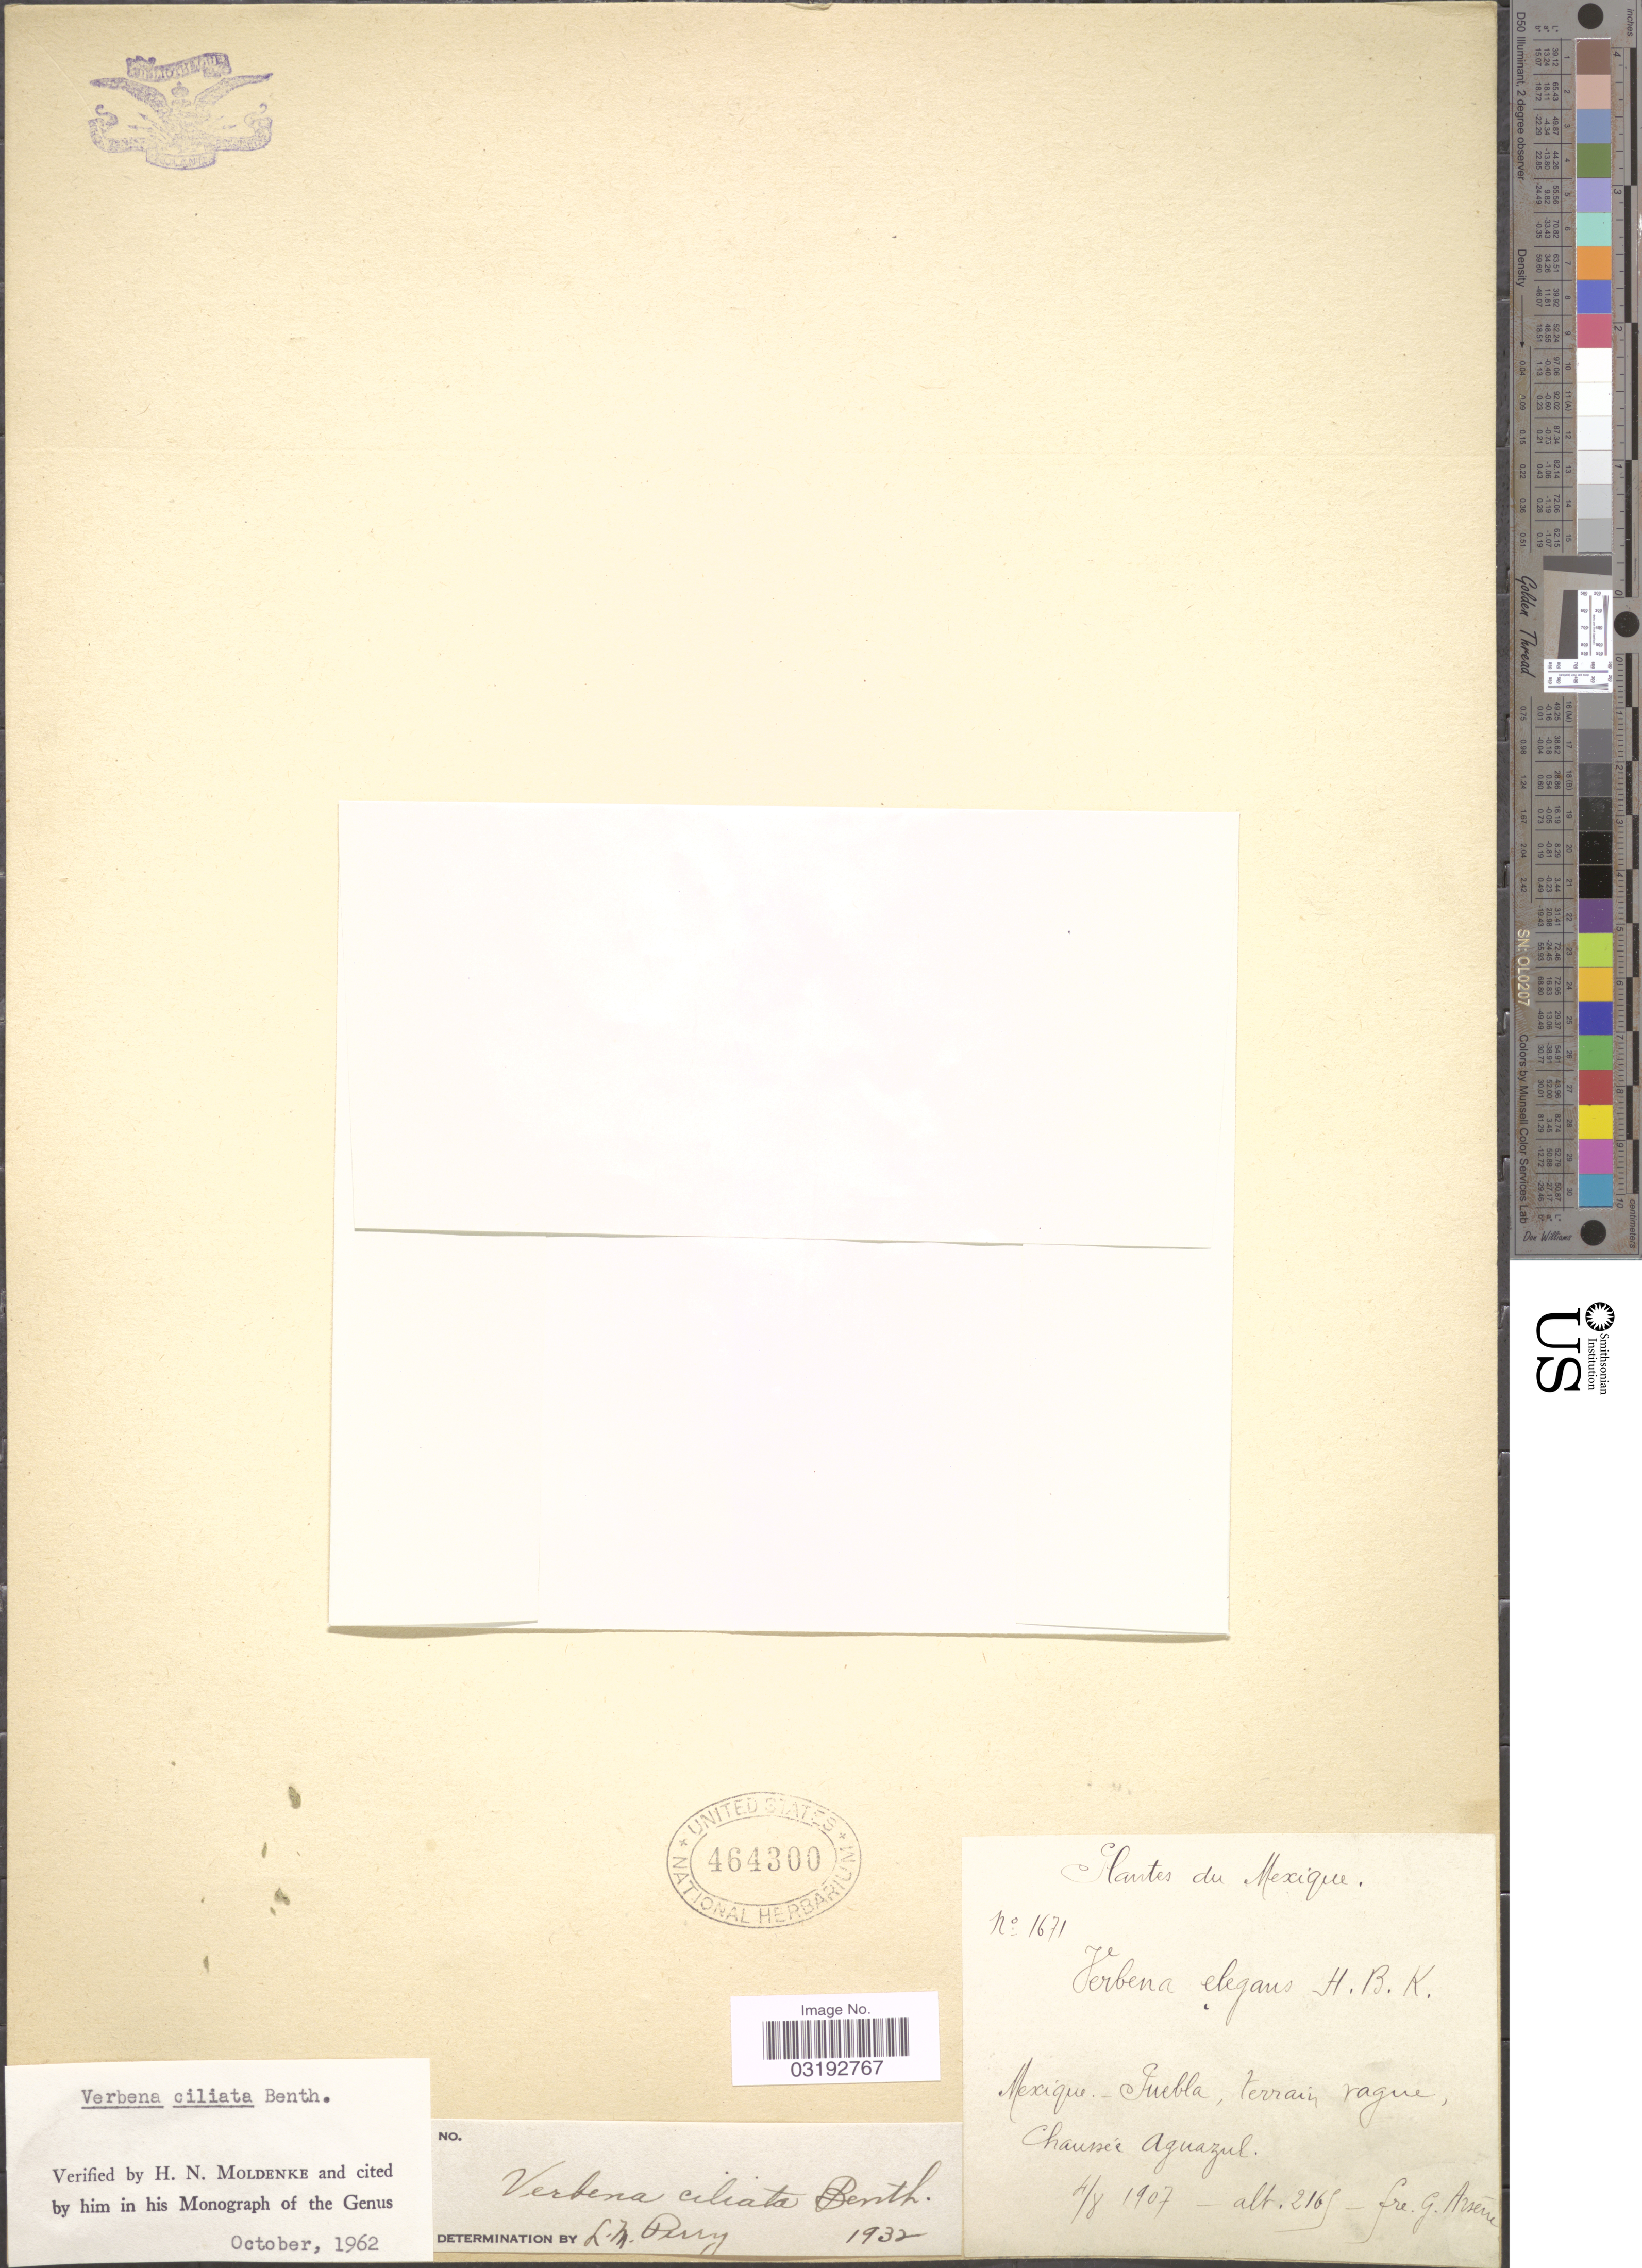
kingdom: Plantae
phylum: Tracheophyta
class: Magnoliopsida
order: Lamiales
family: Verbenaceae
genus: Verbena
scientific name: Verbena ciliata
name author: Benth.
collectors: Bro. G. Arsène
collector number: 1671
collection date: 1907-08-04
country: Mexico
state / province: Puebla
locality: Chaussée Aguazul.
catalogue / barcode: US 464300